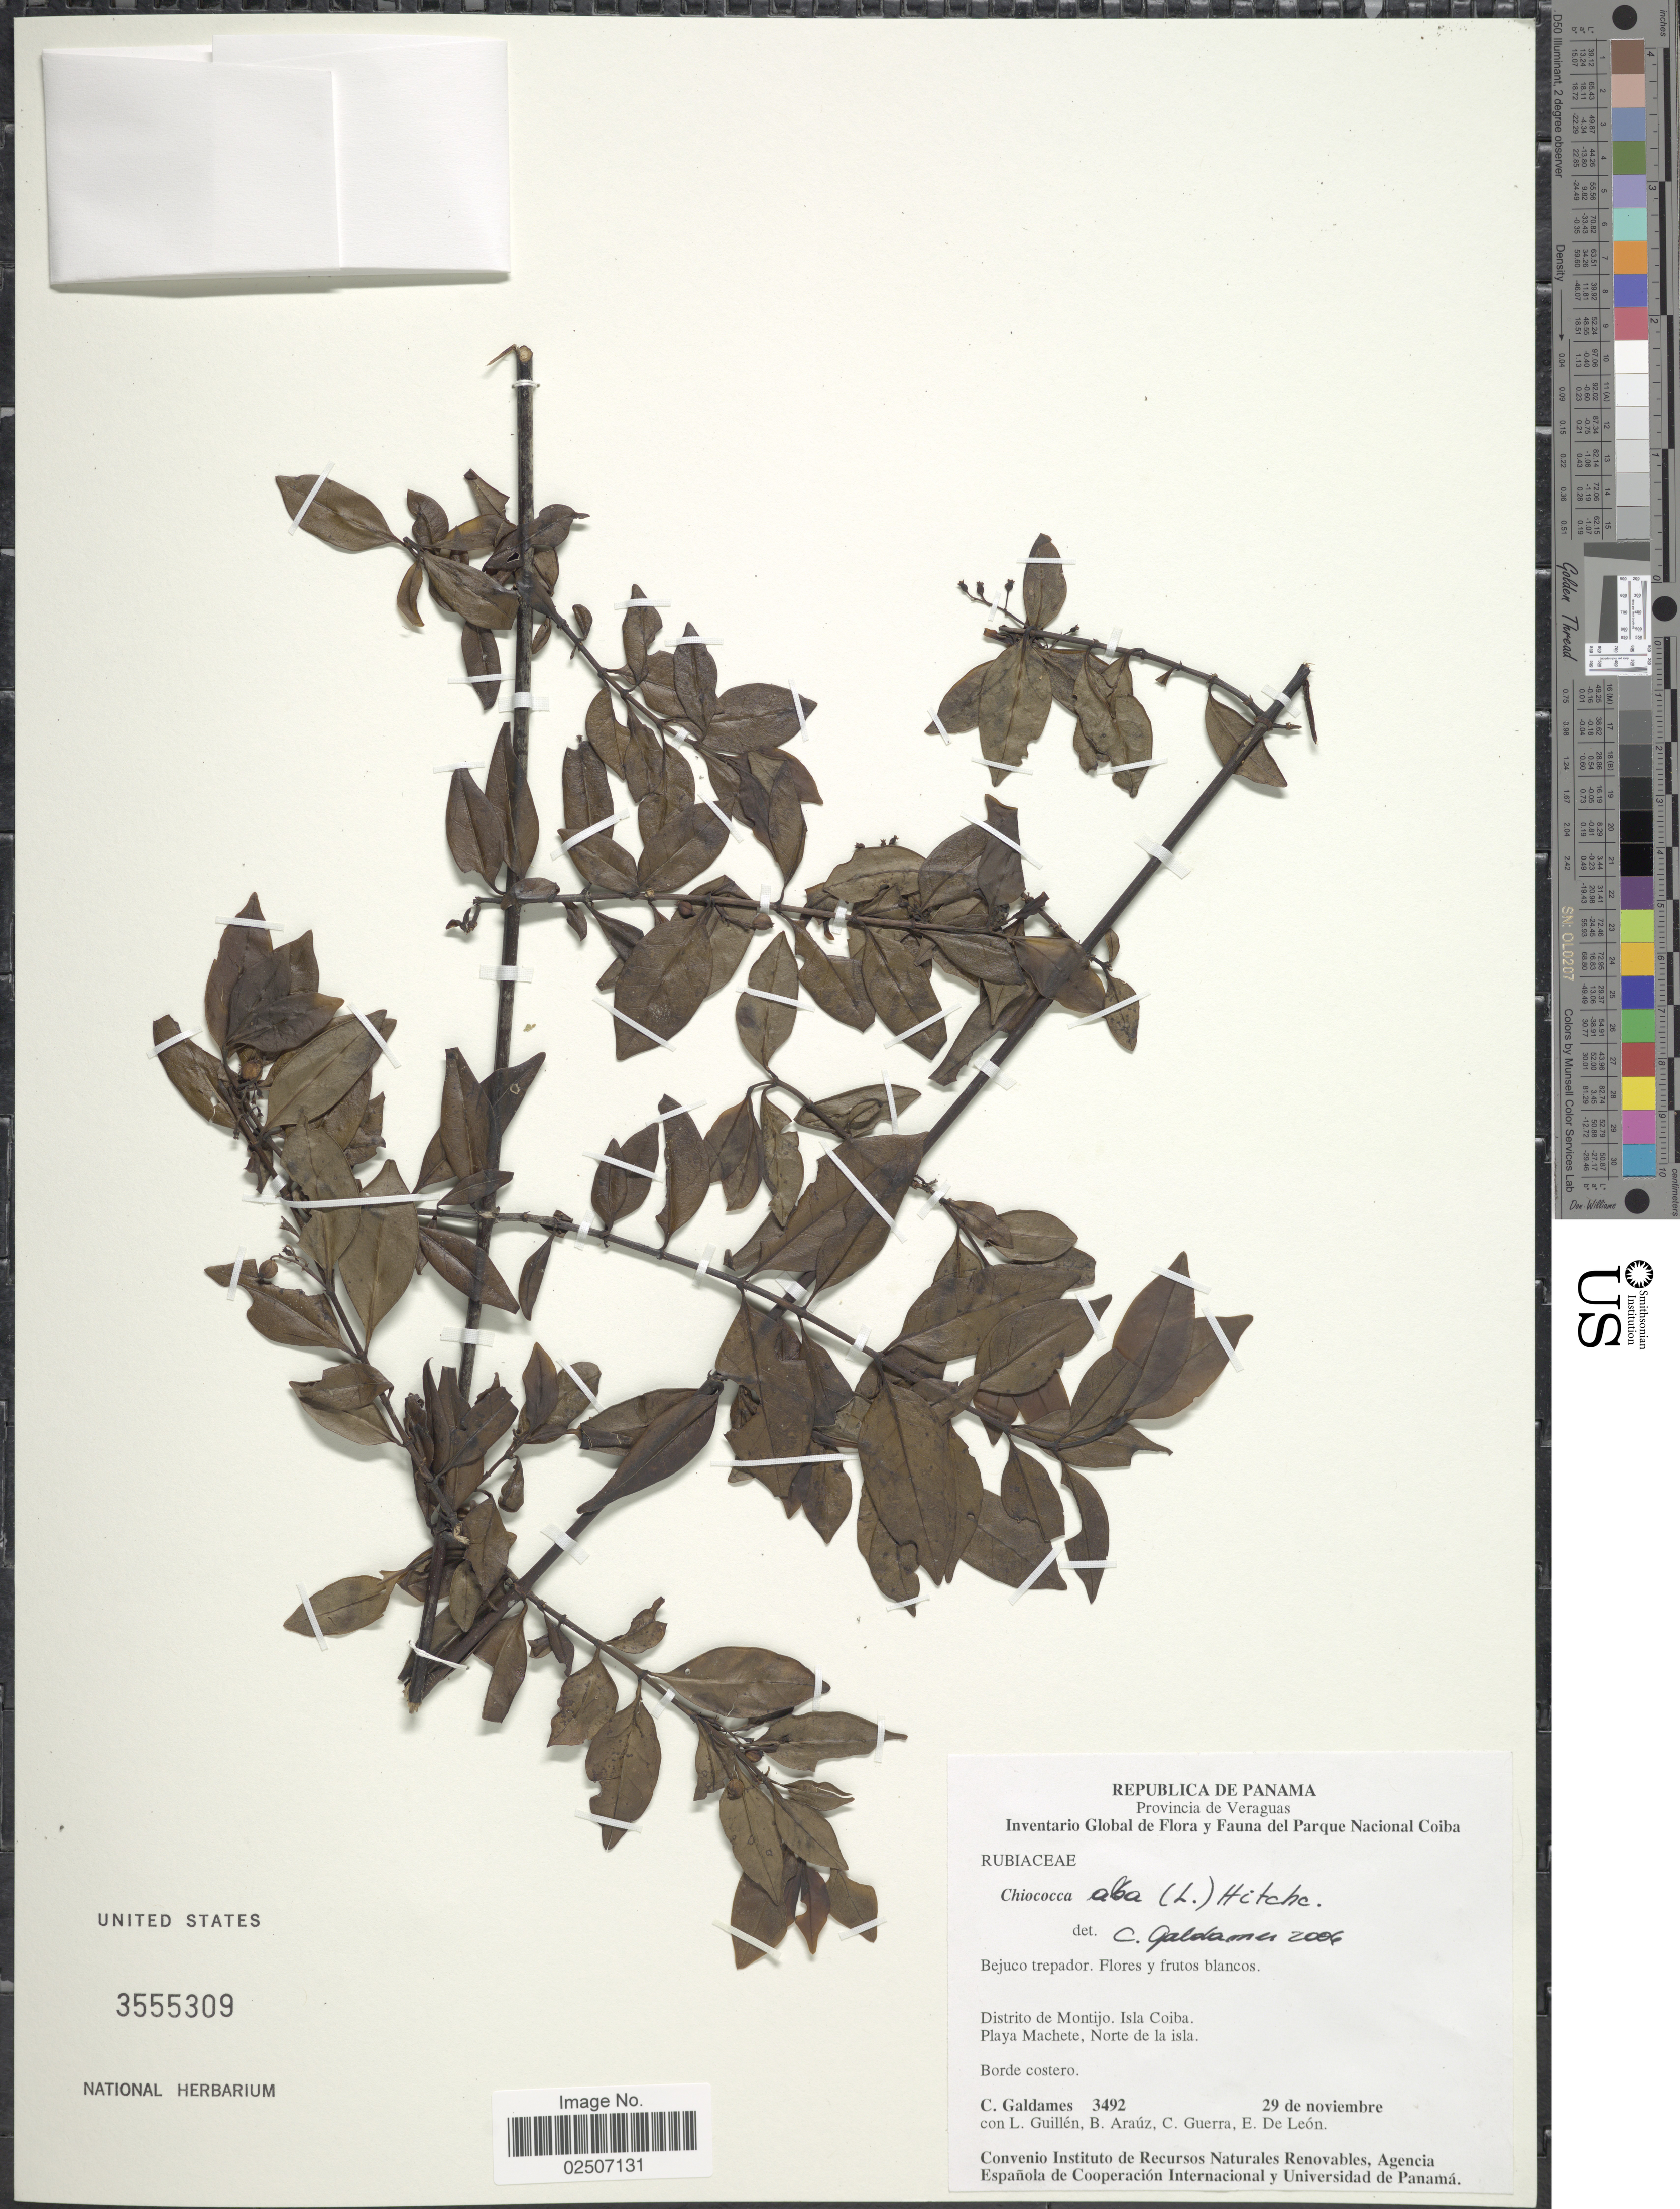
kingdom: Plantae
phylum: Tracheophyta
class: Magnoliopsida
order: Gentianales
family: Rubiaceae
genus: Chiococca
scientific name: Chiococca alba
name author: (L.) Hitchc.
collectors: C. Galdames, L. Guillén, B. Araúz, C. Guerra & E. De León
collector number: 3492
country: Panama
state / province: Veraguas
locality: Republica de Panama. Provincia de Veraguas. Distrito de Montijo. Isla Coiba. Playa Machete, Norte de la isla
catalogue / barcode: US 3555309